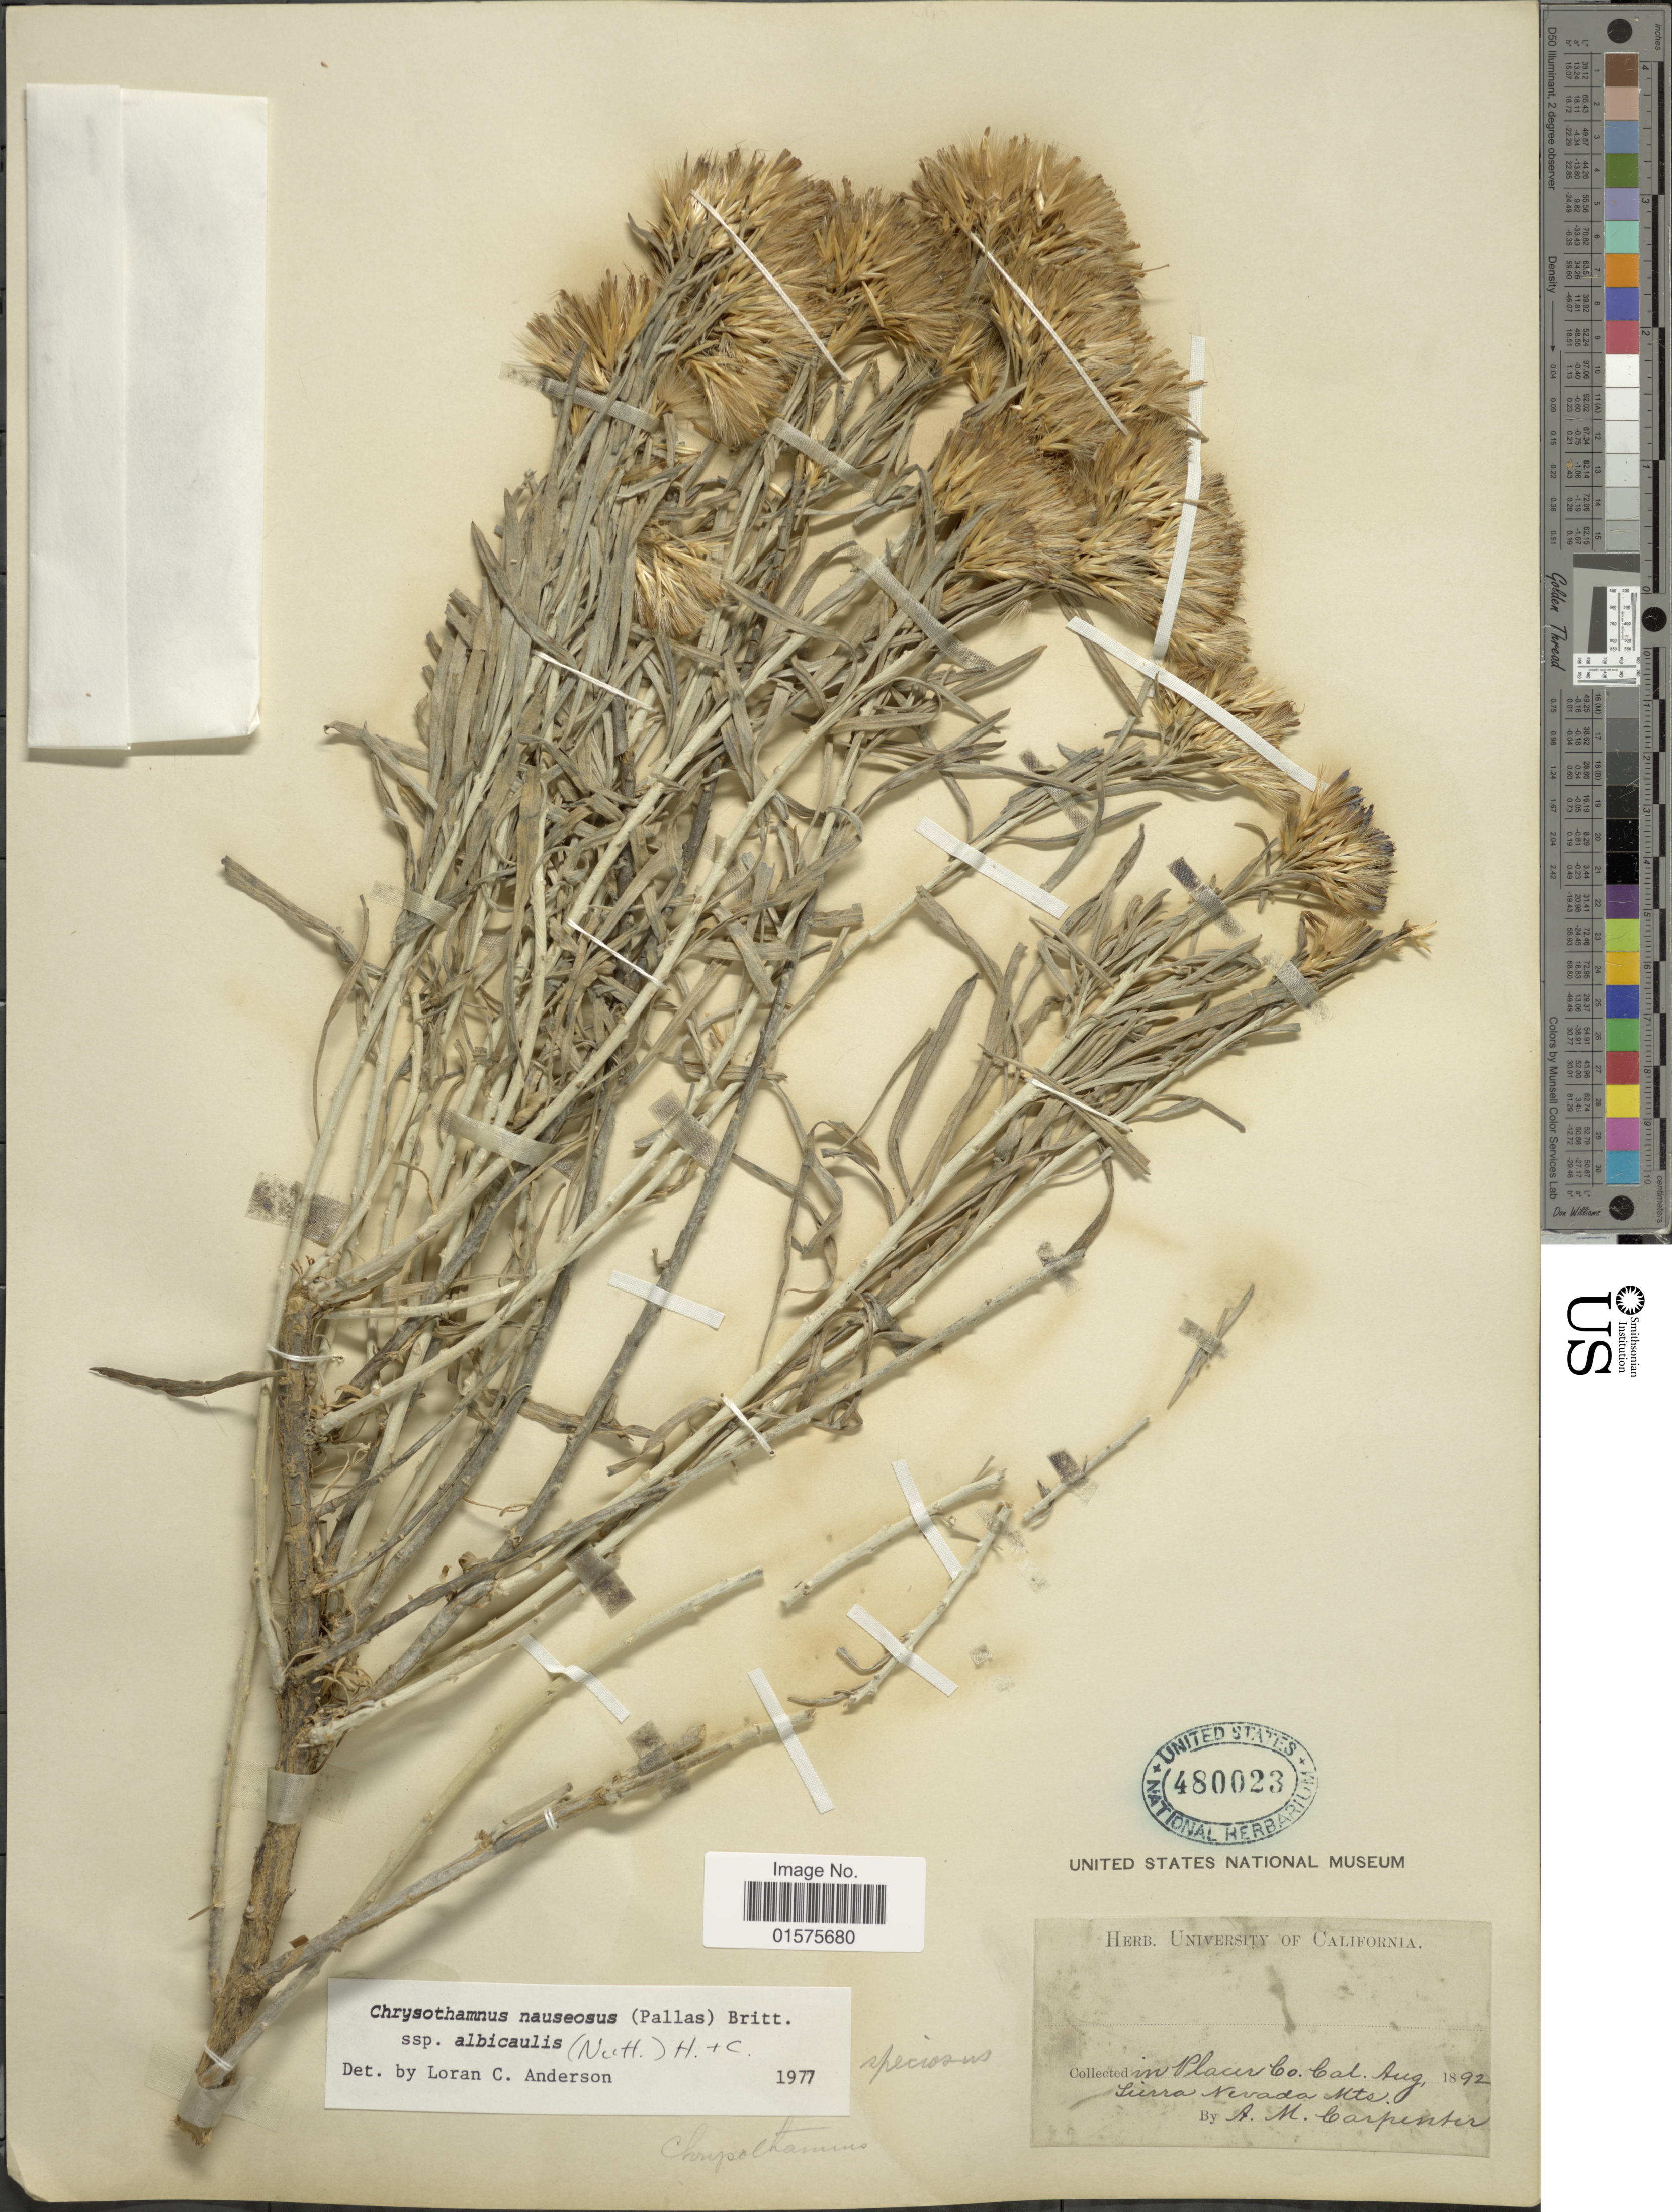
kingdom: Plantae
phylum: Tracheophyta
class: Magnoliopsida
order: Asterales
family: Asteraceae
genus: Ericameria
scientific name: Ericameria nauseosa var. speciosa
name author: (Nutt.) G.L. Nesom & G.I. Baird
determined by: Urbatsch, Lowell E., Curator (LSU), Louisiana State University (UNITED STATES)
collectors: A. Carpenter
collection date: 1892-08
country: United States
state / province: California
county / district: Placer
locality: Placer Co. Sierra Nevada Mts.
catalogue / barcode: US 480023